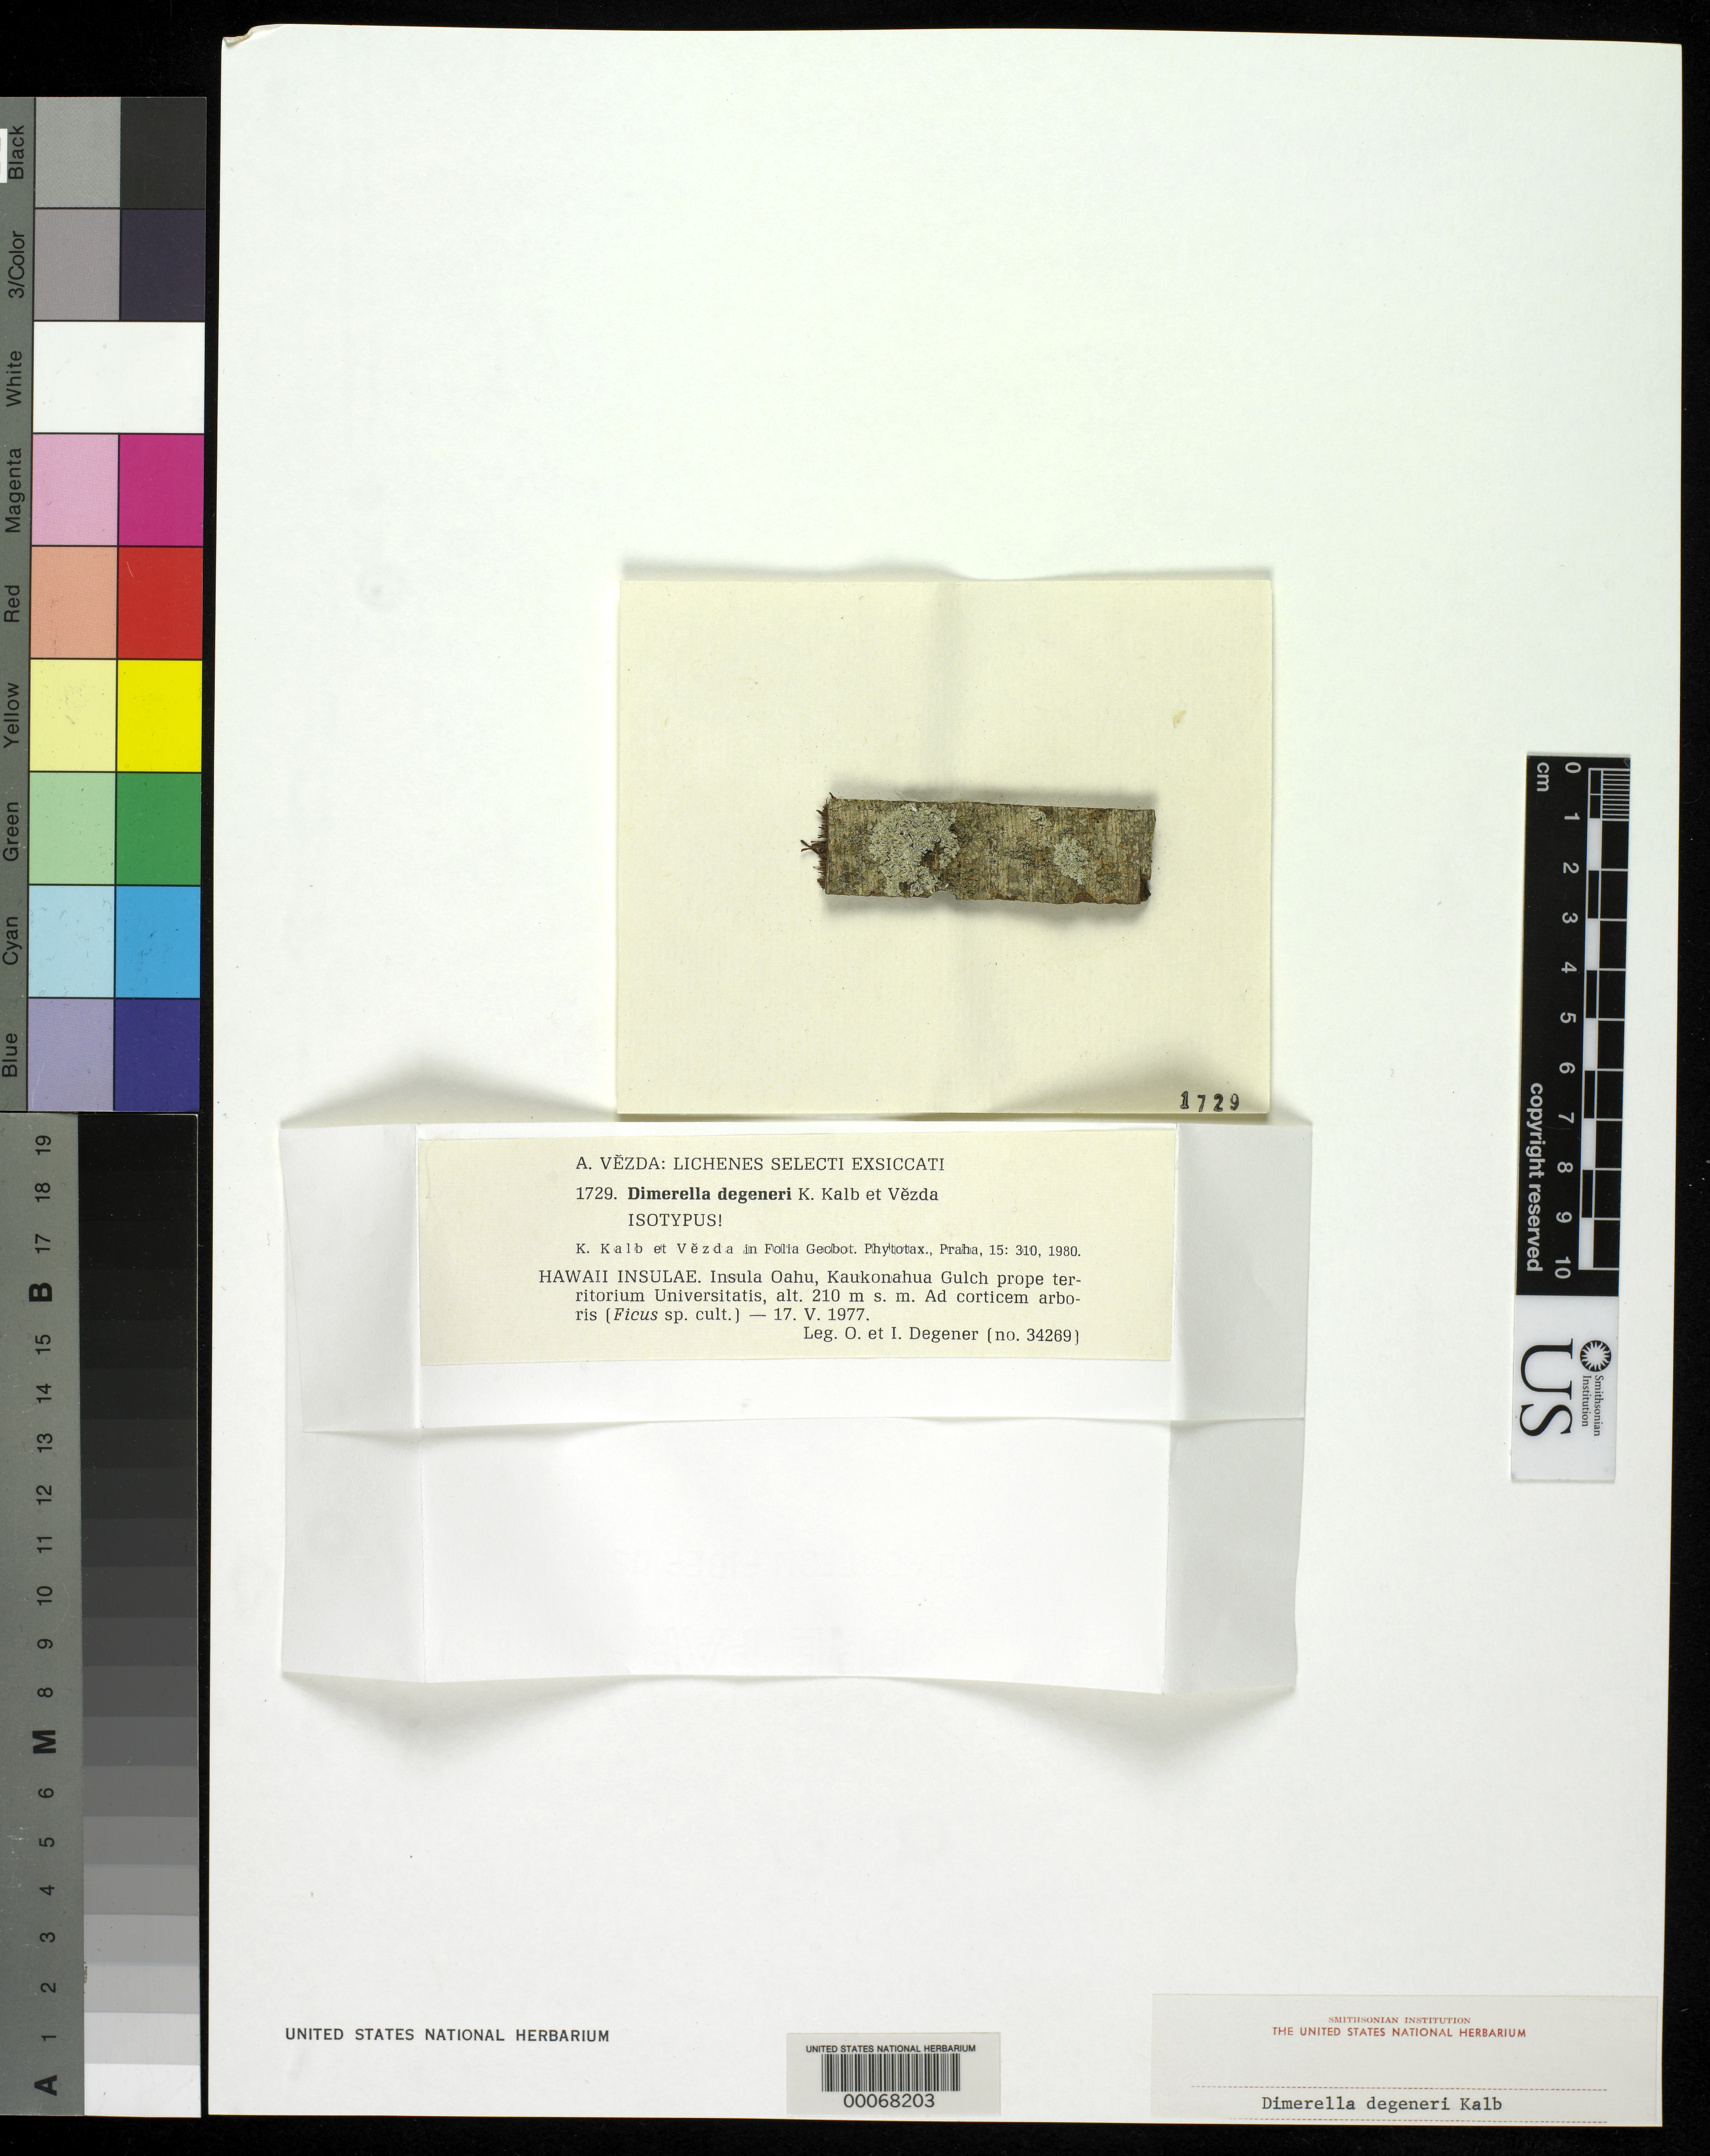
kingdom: Fungi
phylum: Ascomycota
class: Lecanoromycetes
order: Ostropales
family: Coenogoniaceae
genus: Dimerella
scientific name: Dimerella degeneri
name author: Kalb & Vezda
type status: Isotype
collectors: O. Degener & I. Degener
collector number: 34269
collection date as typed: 17 May 1977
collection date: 1977-05-17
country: United States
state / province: Hawaii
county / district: Honolulu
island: Oahu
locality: Kaukonahua Gulch.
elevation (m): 210